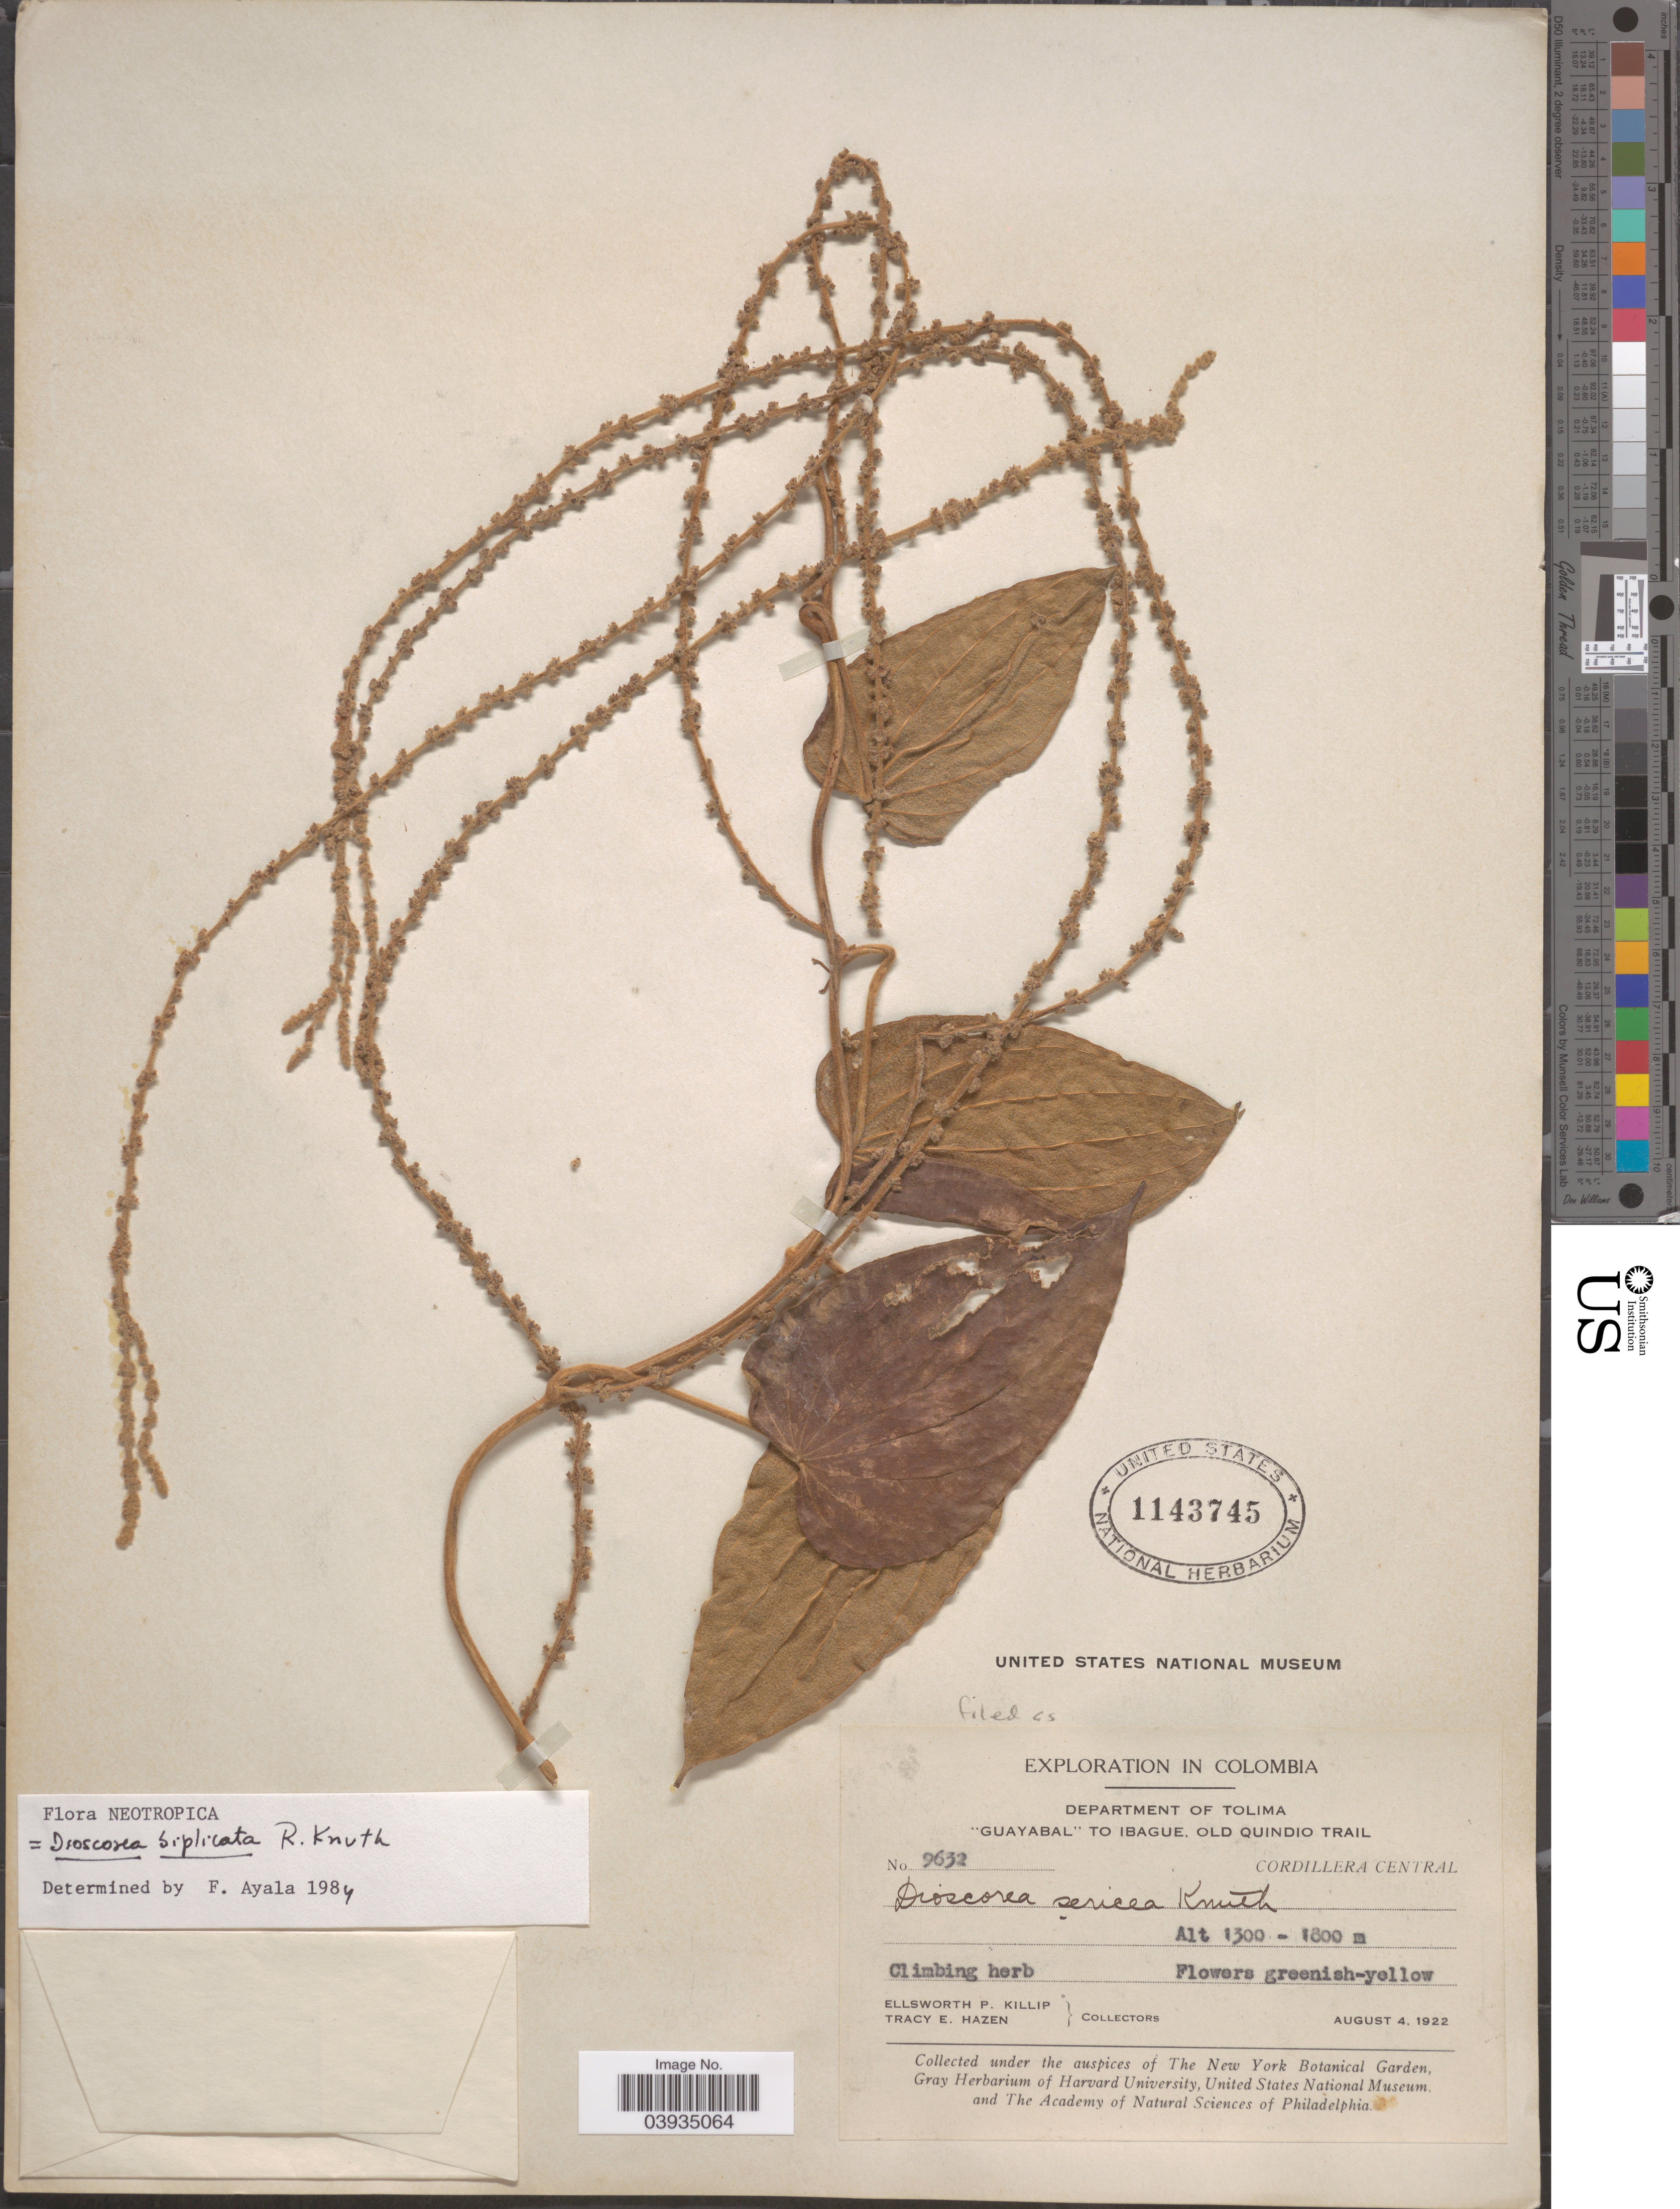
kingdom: Plantae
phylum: Tracheophyta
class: Liliopsida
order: Dioscoreales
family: Dioscoreaceae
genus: Dioscorea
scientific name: Dioscorea biplicata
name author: R. Knuth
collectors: E. P. Killip & T. E. Hazen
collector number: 9632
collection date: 1922-08-04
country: Colombia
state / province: Tolima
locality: Department of Tolima. "Guayabal" to Ibague, Old Quindio Trail. Cordillera Central.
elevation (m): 1300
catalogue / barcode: US 1143745